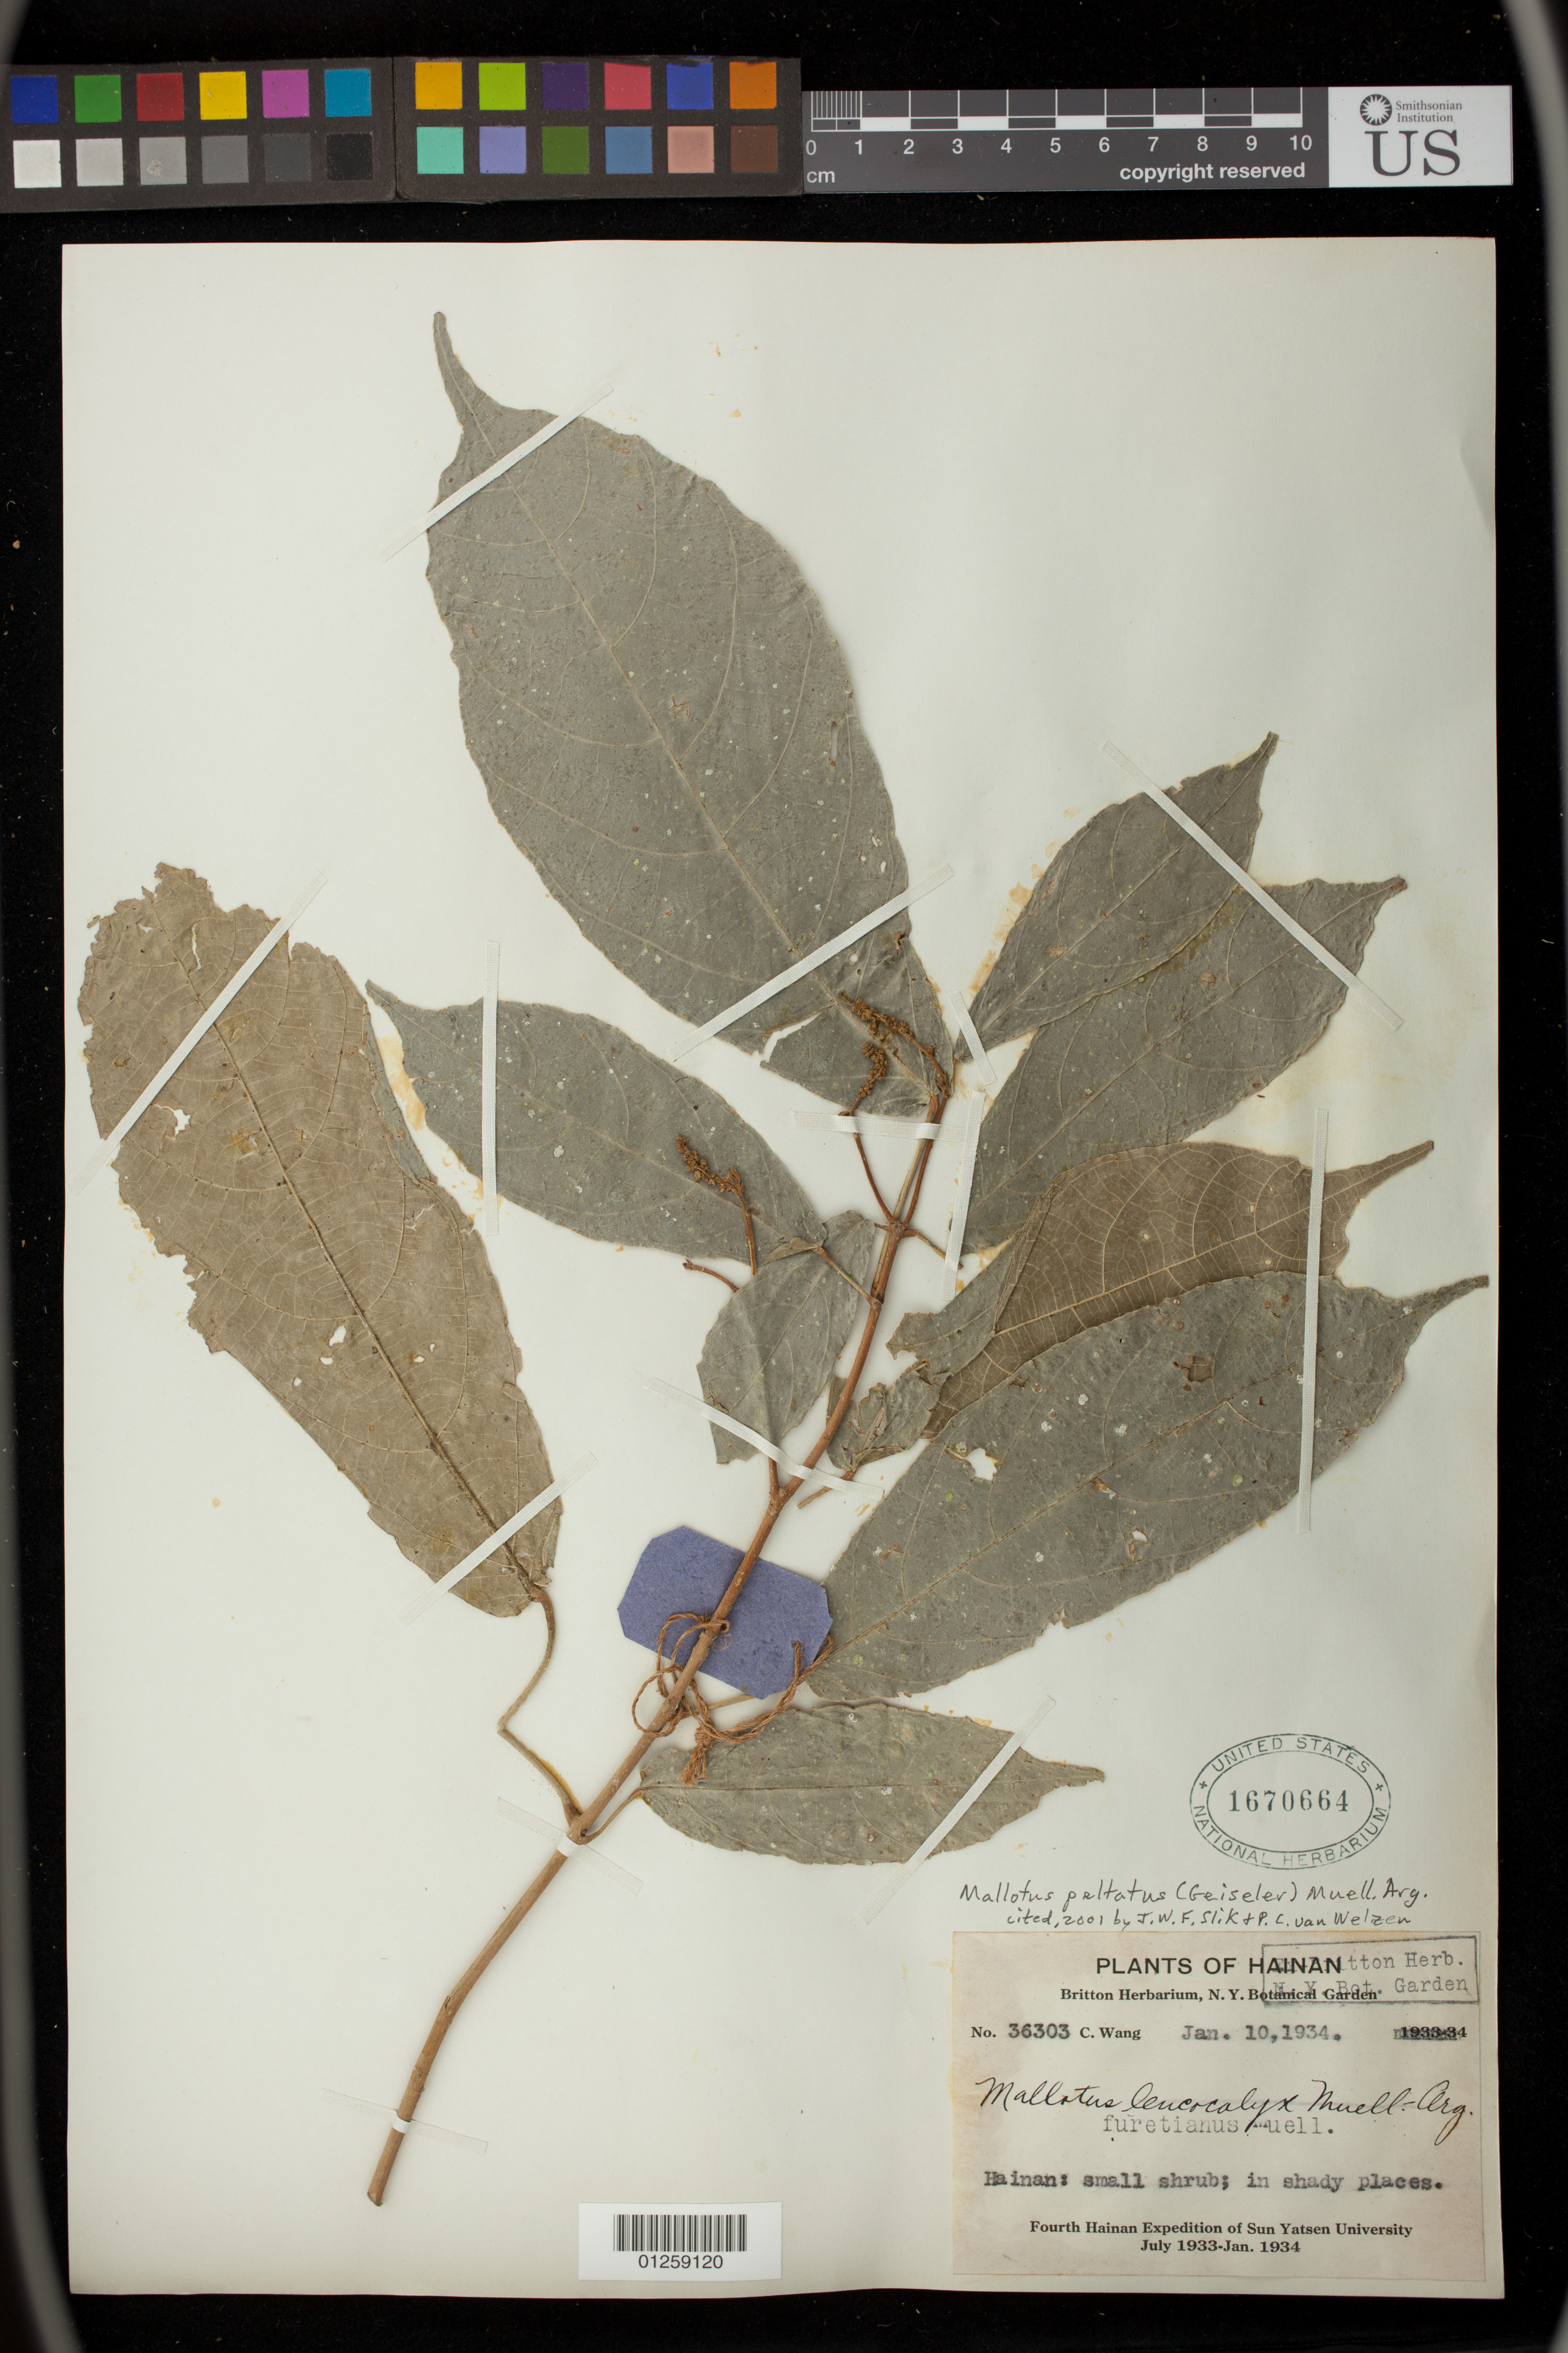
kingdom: Plantae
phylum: Tracheophyta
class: Magnoliopsida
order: Malpighiales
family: Euphorbiaceae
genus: Mallotus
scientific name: Mallotus peltatus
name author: (Geiseler) Müll. Arg.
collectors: C. Wang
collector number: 36303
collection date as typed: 10 Jan 1934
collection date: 1934-01-10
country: China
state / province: Hainan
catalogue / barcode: US 1670664